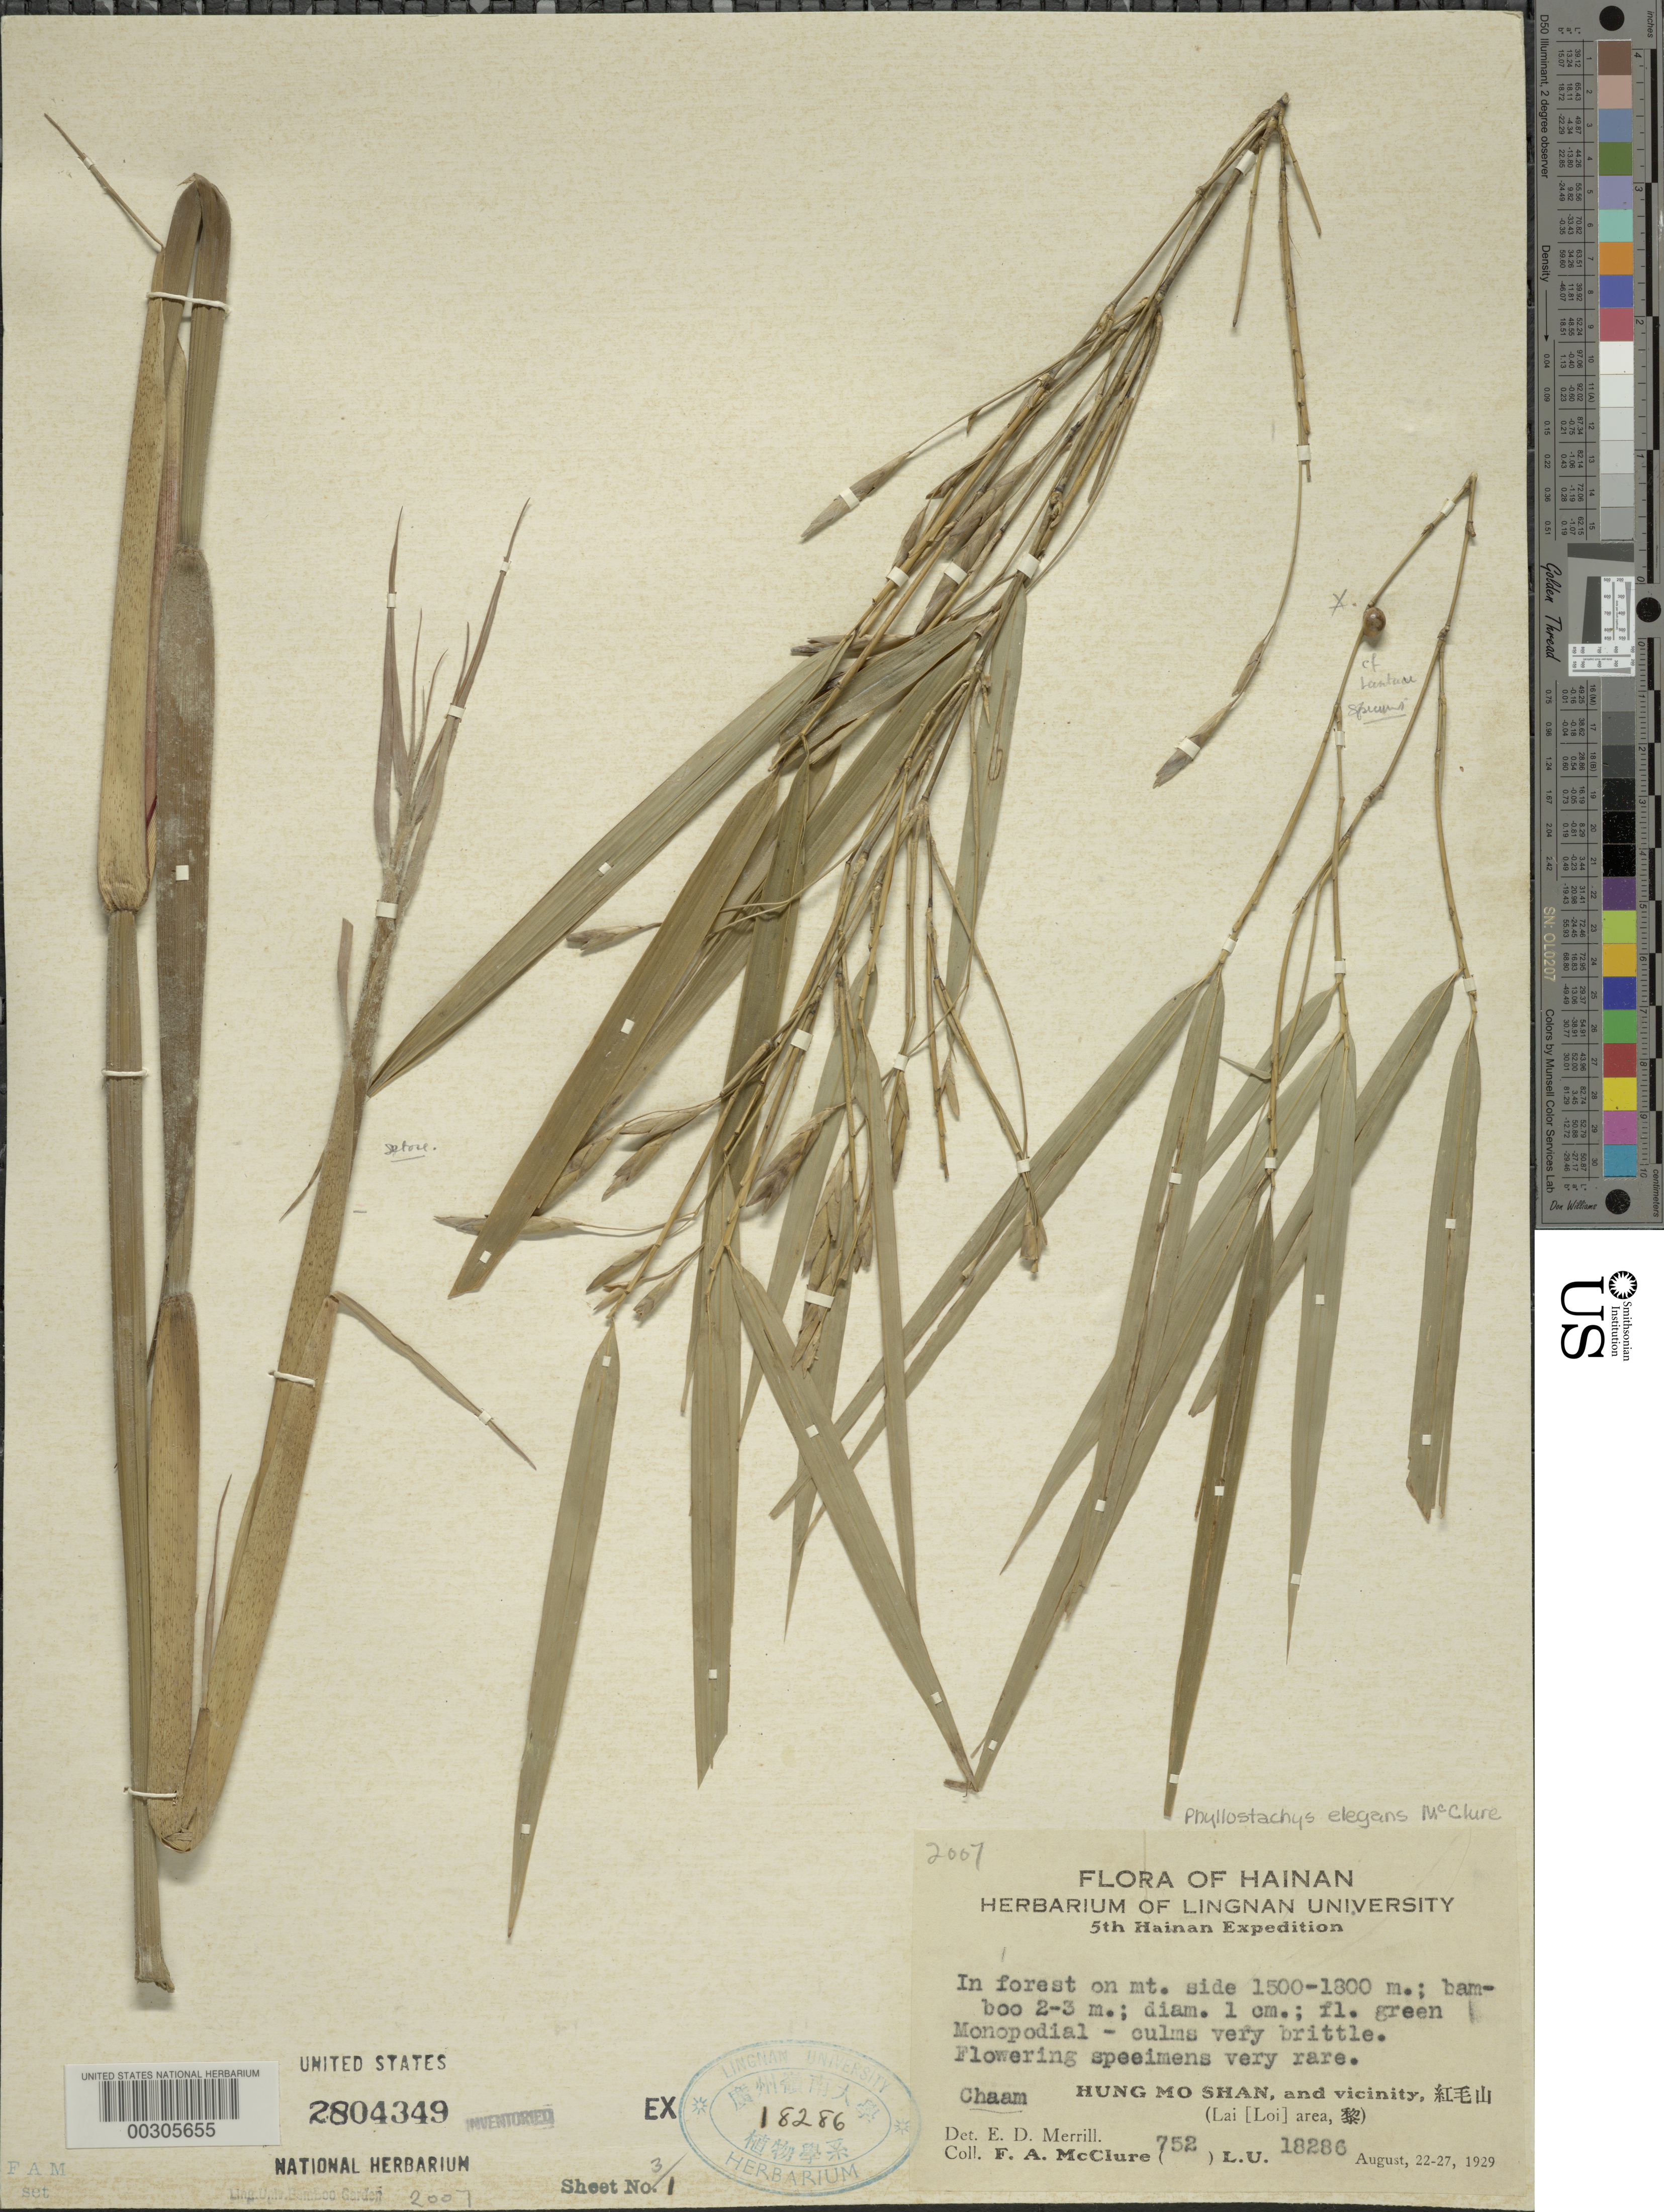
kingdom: Plantae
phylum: Tracheophyta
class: Liliopsida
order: Poales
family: Poaceae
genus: Phyllostachys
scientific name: Phyllostachys elegans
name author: McClure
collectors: F. A. McClure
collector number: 752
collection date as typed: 22 Aug 1929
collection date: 1929-08-22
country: China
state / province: Hainan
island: Hainan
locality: Hung mo shan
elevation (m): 1500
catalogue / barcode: US 2804349